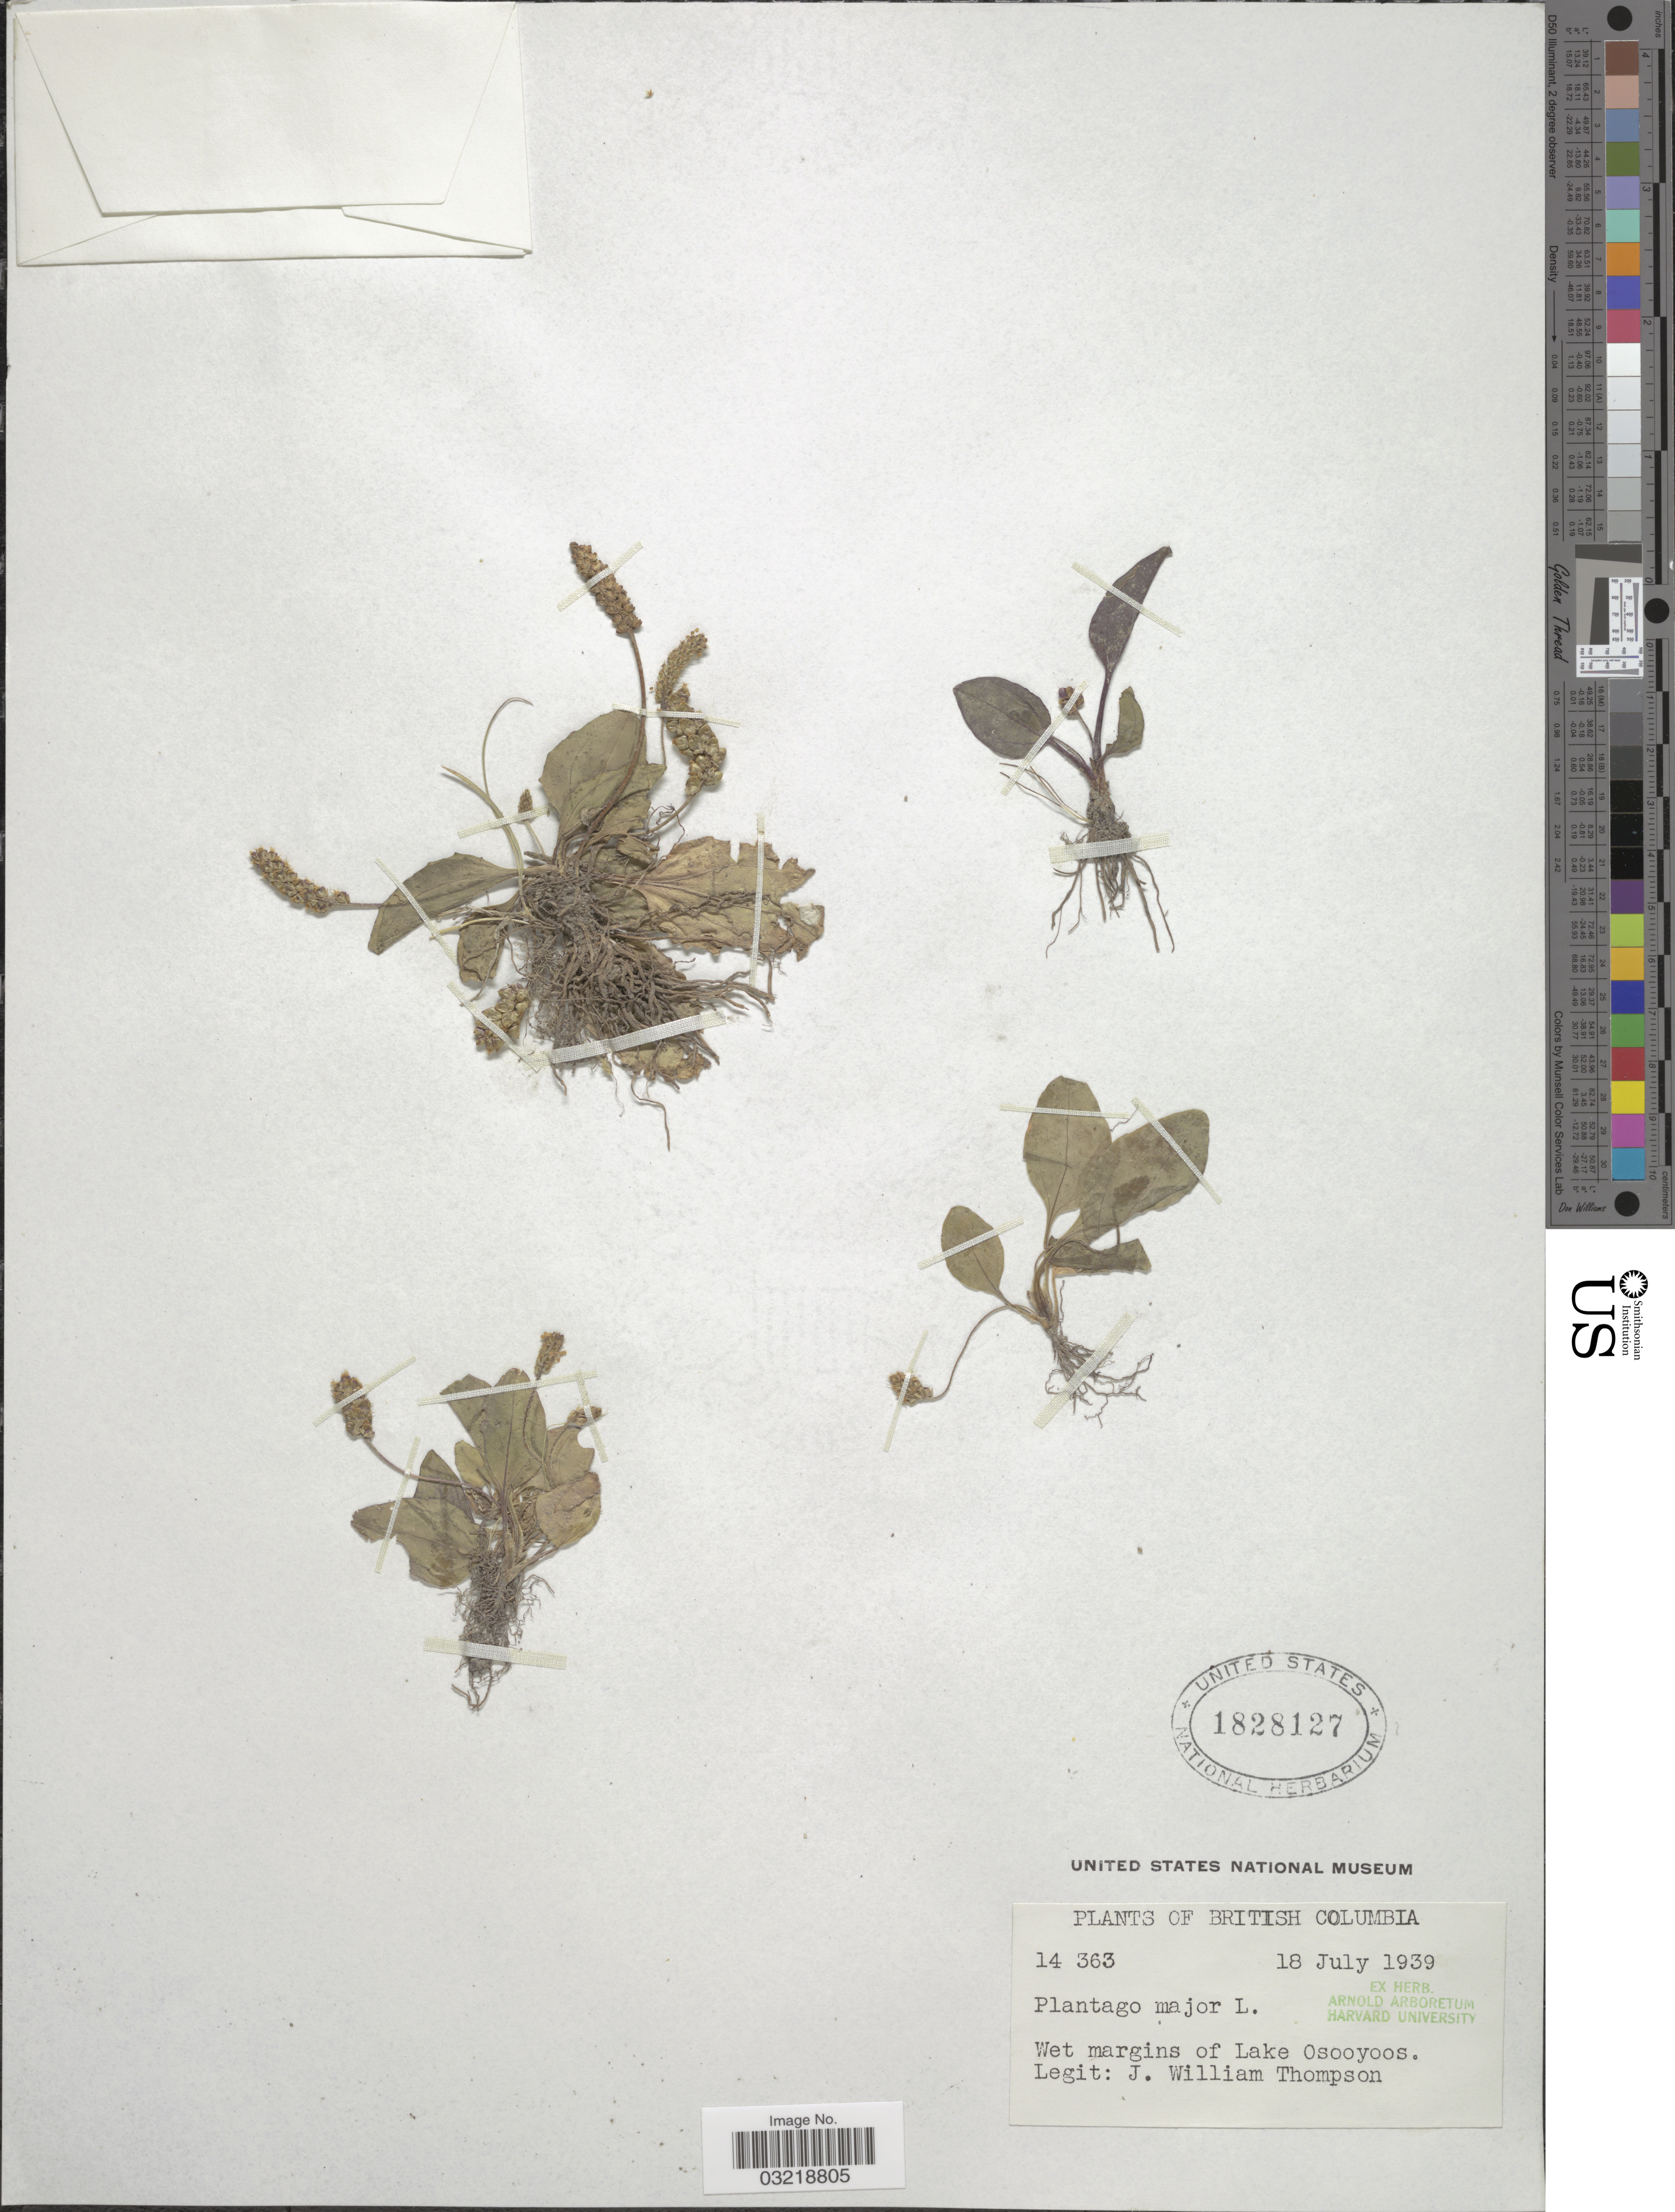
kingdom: Plantae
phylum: Tracheophyta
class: Magnoliopsida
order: Lamiales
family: Plantaginaceae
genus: Plantago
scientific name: Plantago major subsp. intermedia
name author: (Gilib.) Lange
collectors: J. W. Thompson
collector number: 14363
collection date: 1939-07-18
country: Canada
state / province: British Columbia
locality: Wet margins of Lake Osooyoos.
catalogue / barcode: US 1828127